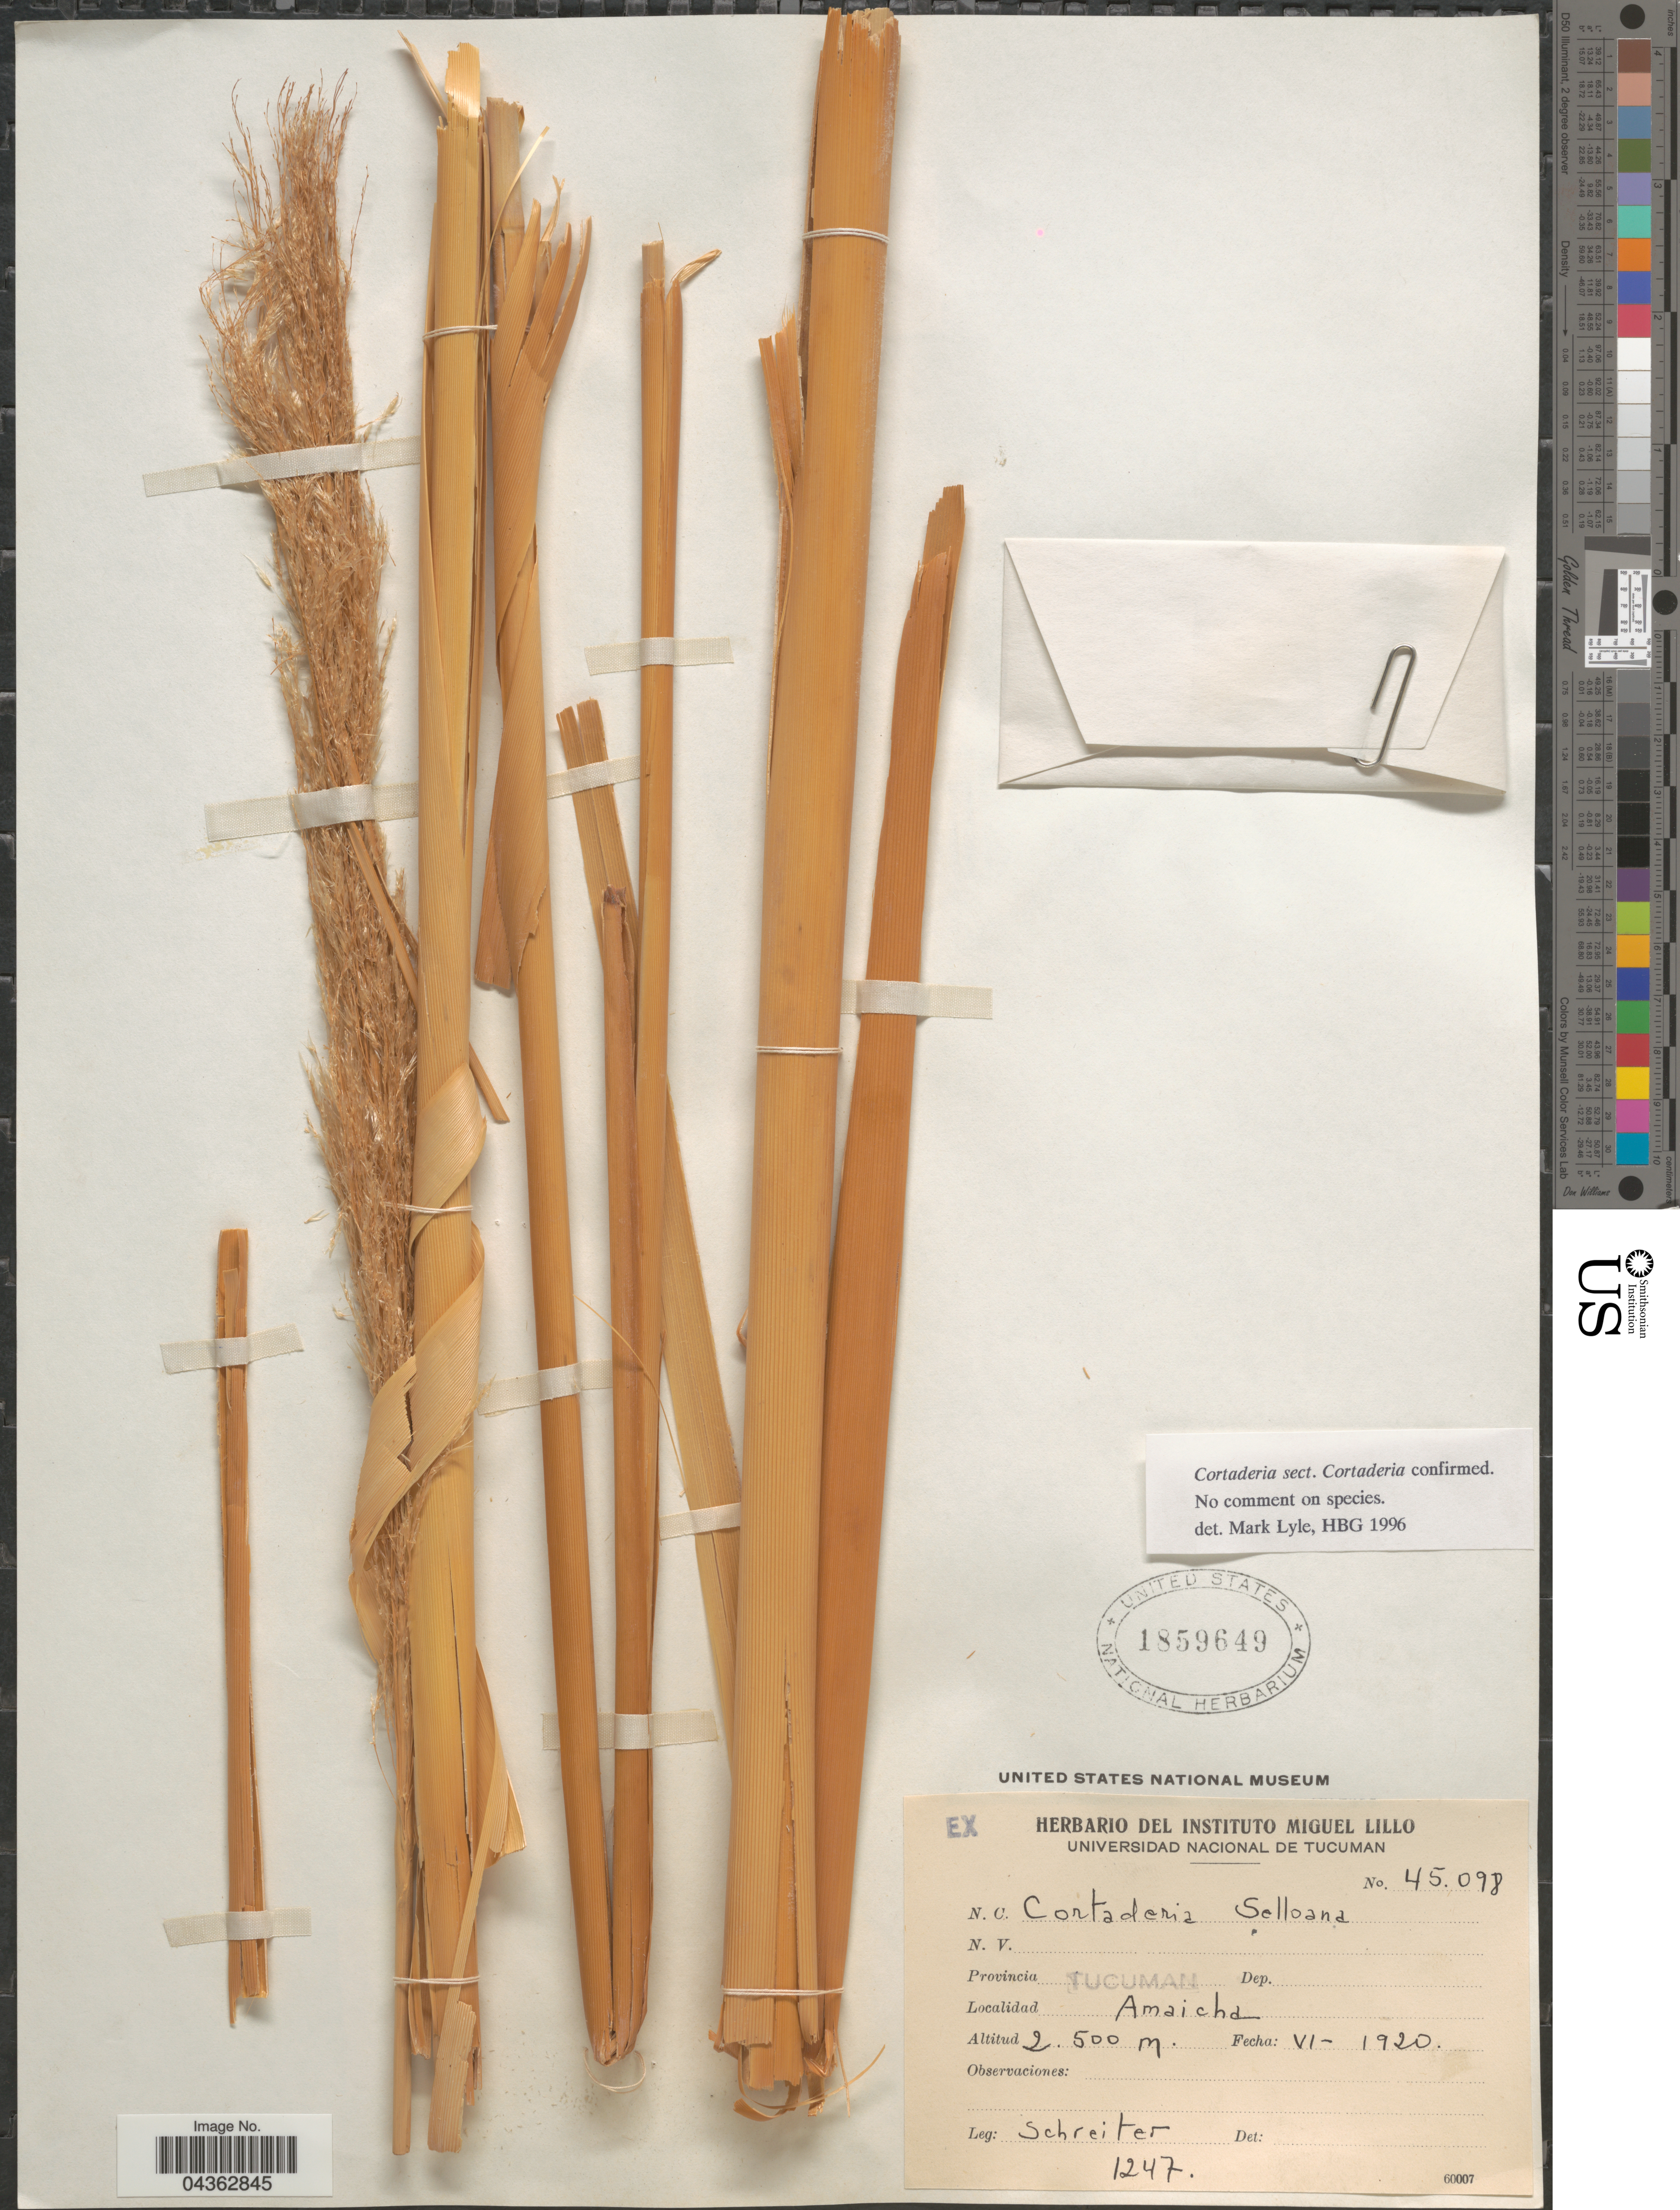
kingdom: Plantae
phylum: Tracheophyta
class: Liliopsida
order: Poales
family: Poaceae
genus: Cortaderia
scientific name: Cortaderia selloana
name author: (Schult. & Schult. f.) Asch. & Graebn.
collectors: -. Schreiter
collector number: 1247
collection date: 1920-06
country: Argentina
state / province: Tucuman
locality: Amaicha.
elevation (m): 2500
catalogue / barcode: US 1859649